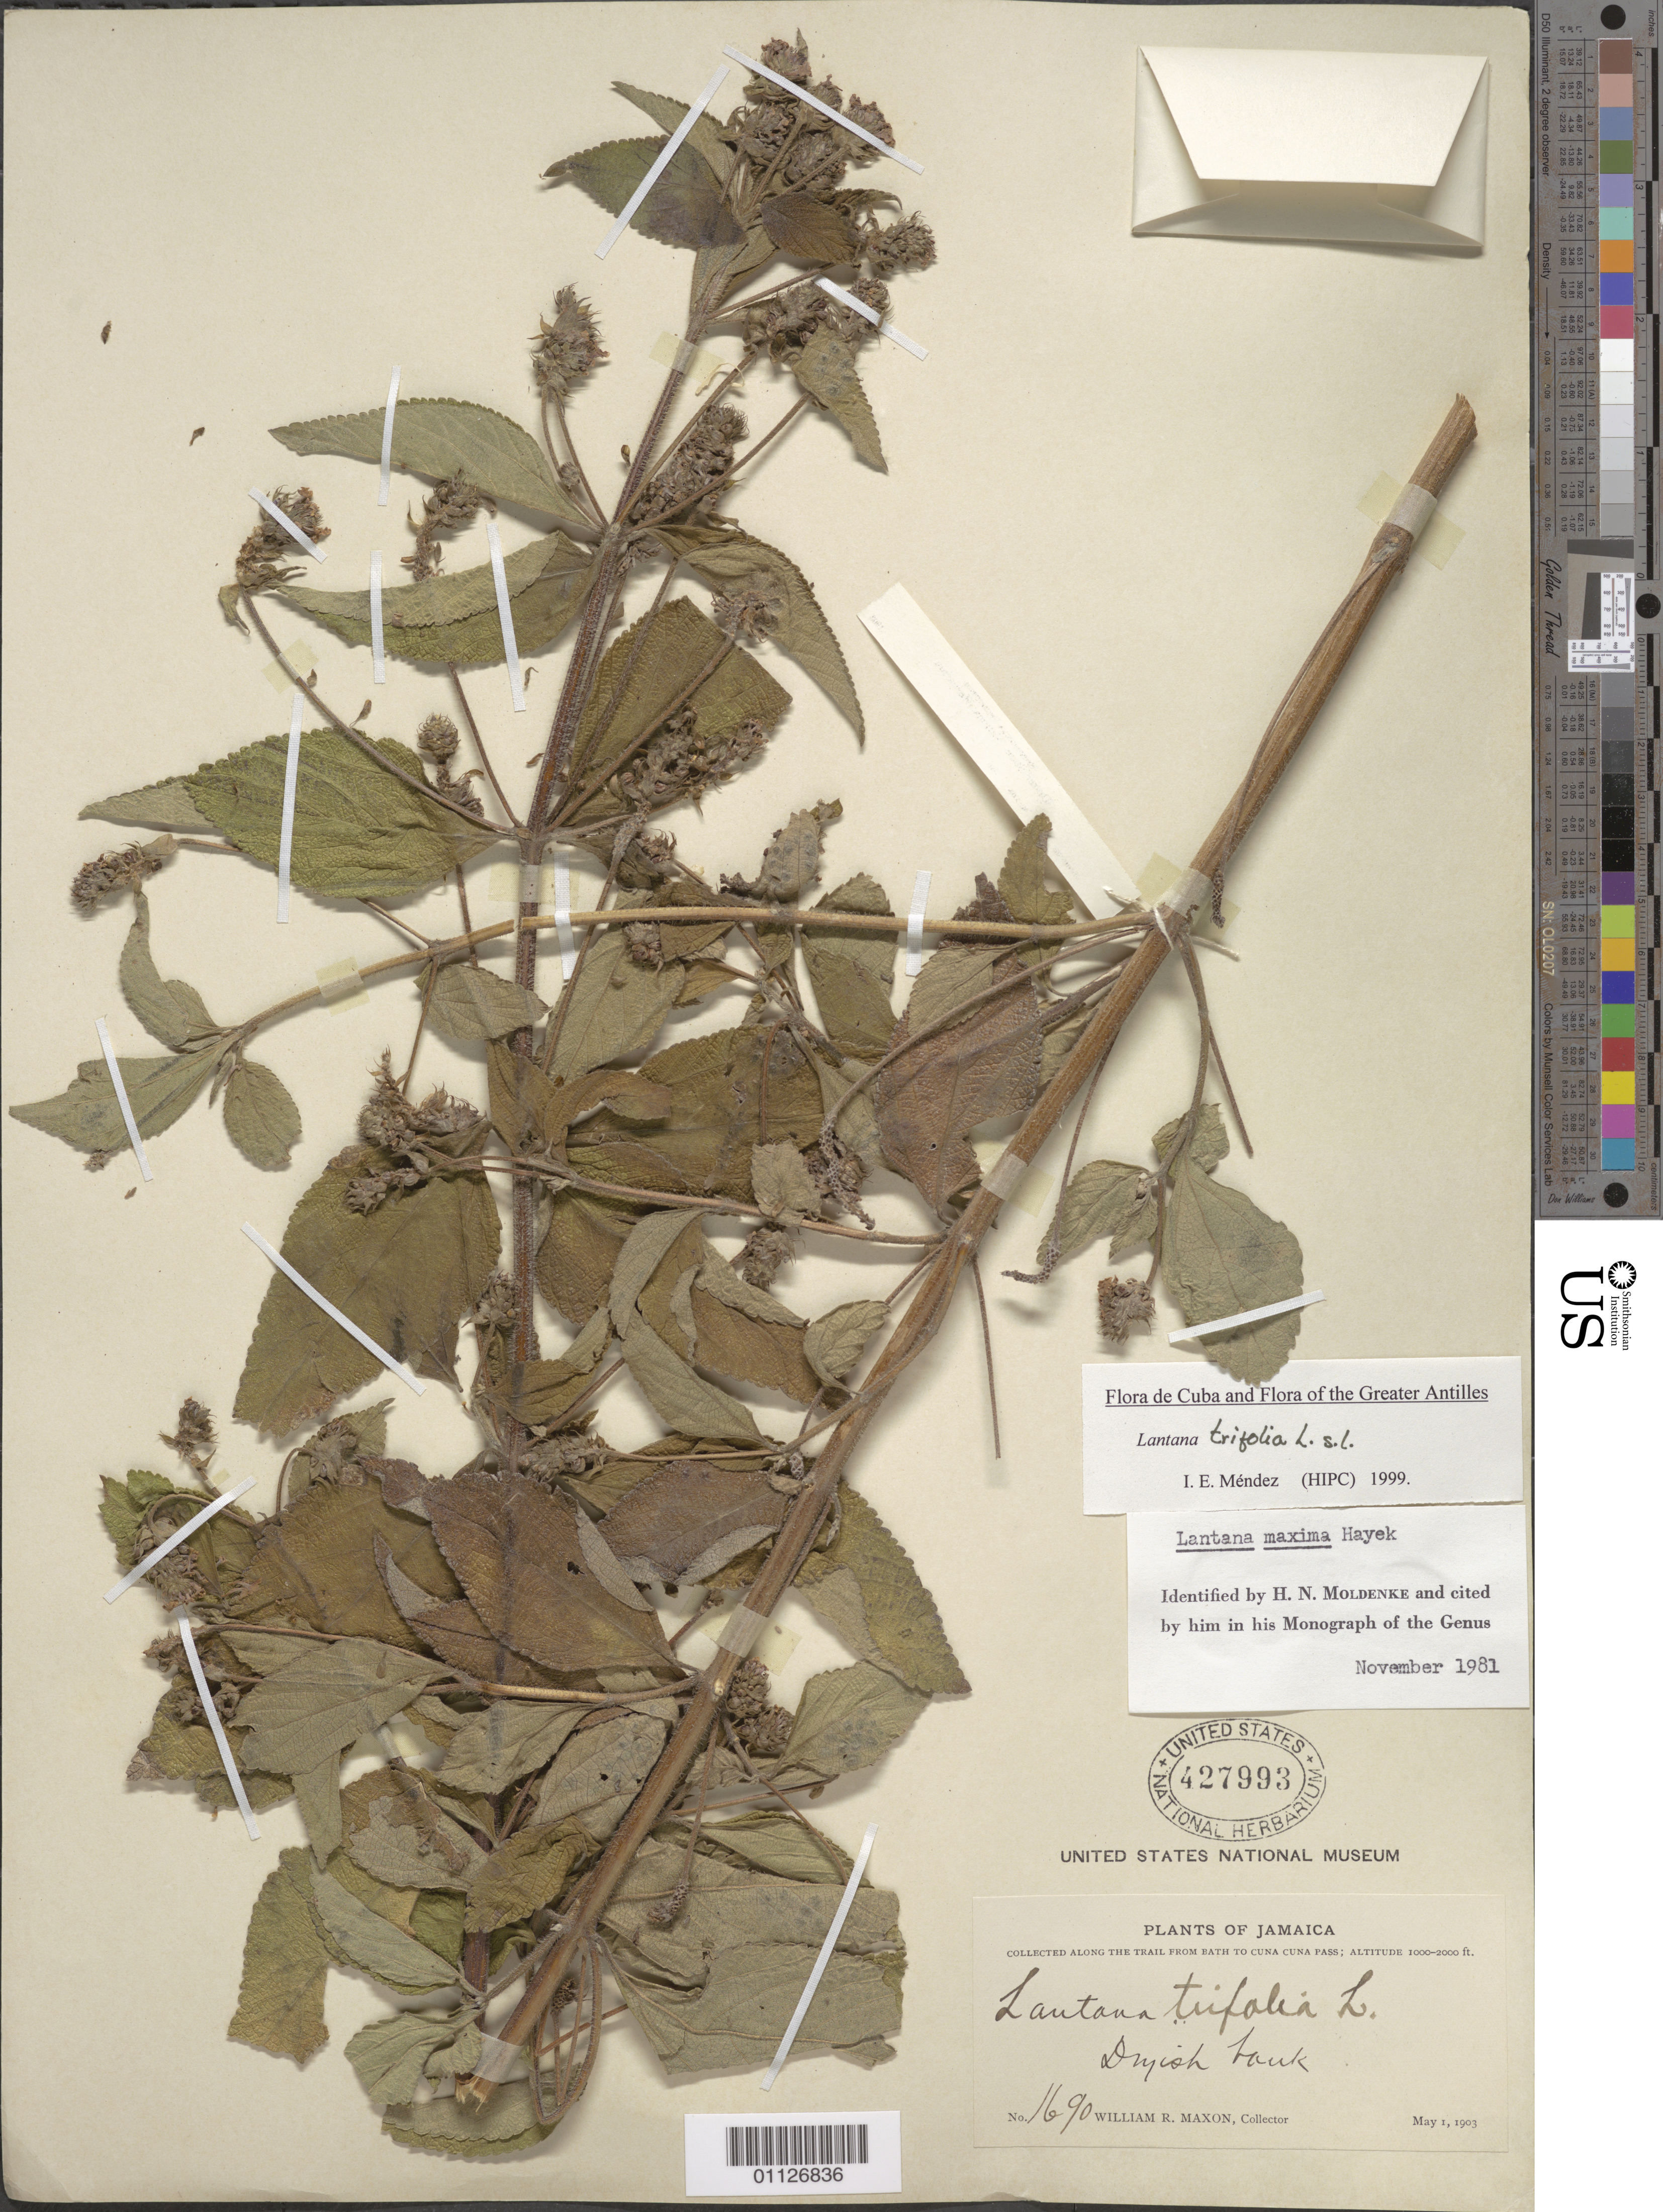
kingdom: Plantae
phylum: Tracheophyta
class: Magnoliopsida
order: Lamiales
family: Verbenaceae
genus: Lantana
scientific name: Lantana trifolia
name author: L.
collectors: W. R. Maxon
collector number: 1690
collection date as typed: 01 May 1903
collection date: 1903-05-01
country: Jamaica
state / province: Saint Thomas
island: Jamaica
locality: Along the trail from Bath to Cuna Cuna Pass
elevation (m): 305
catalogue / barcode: US 427993